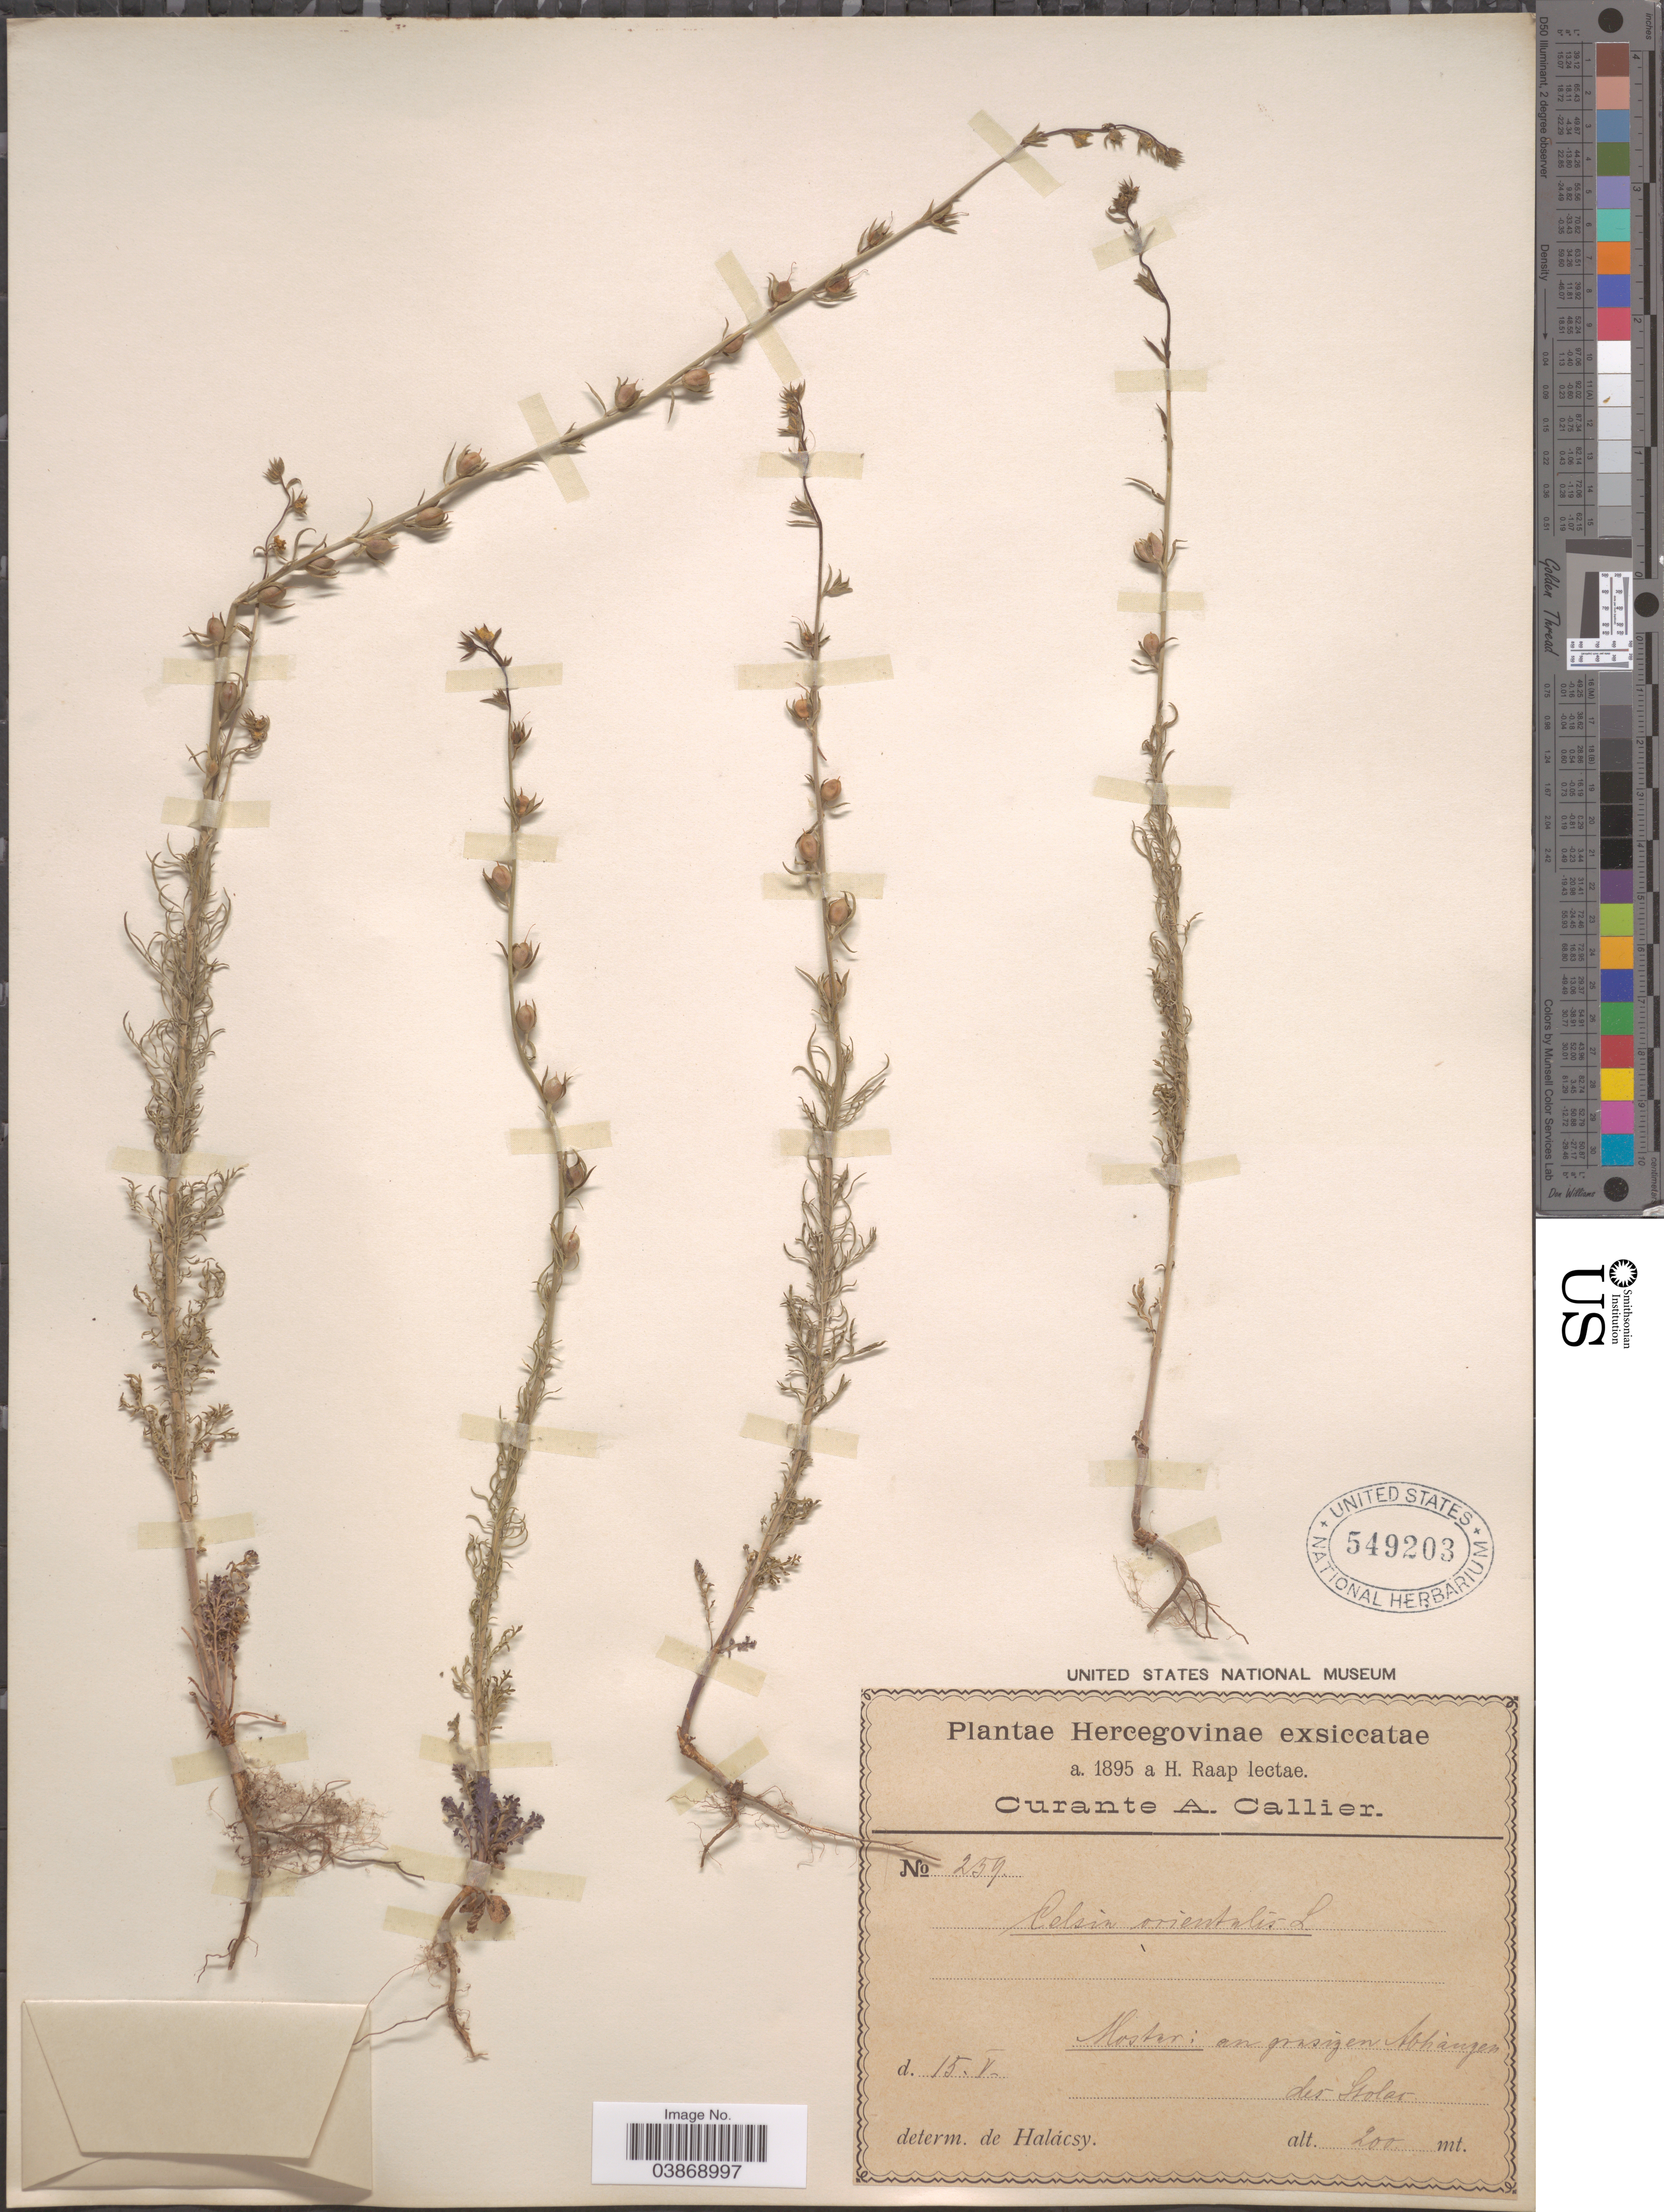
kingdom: Plantae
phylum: Tracheophyta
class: Magnoliopsida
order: Lamiales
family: Scrophulariaceae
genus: Celsia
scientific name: Celsia orientalis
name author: L.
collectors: H. Raap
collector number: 259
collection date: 1895-05-15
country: Bosnia and Herzegovina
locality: Hercegovinae. Mostar: en grasizen Abhingen des Stoler.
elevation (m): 200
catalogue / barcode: US 549203